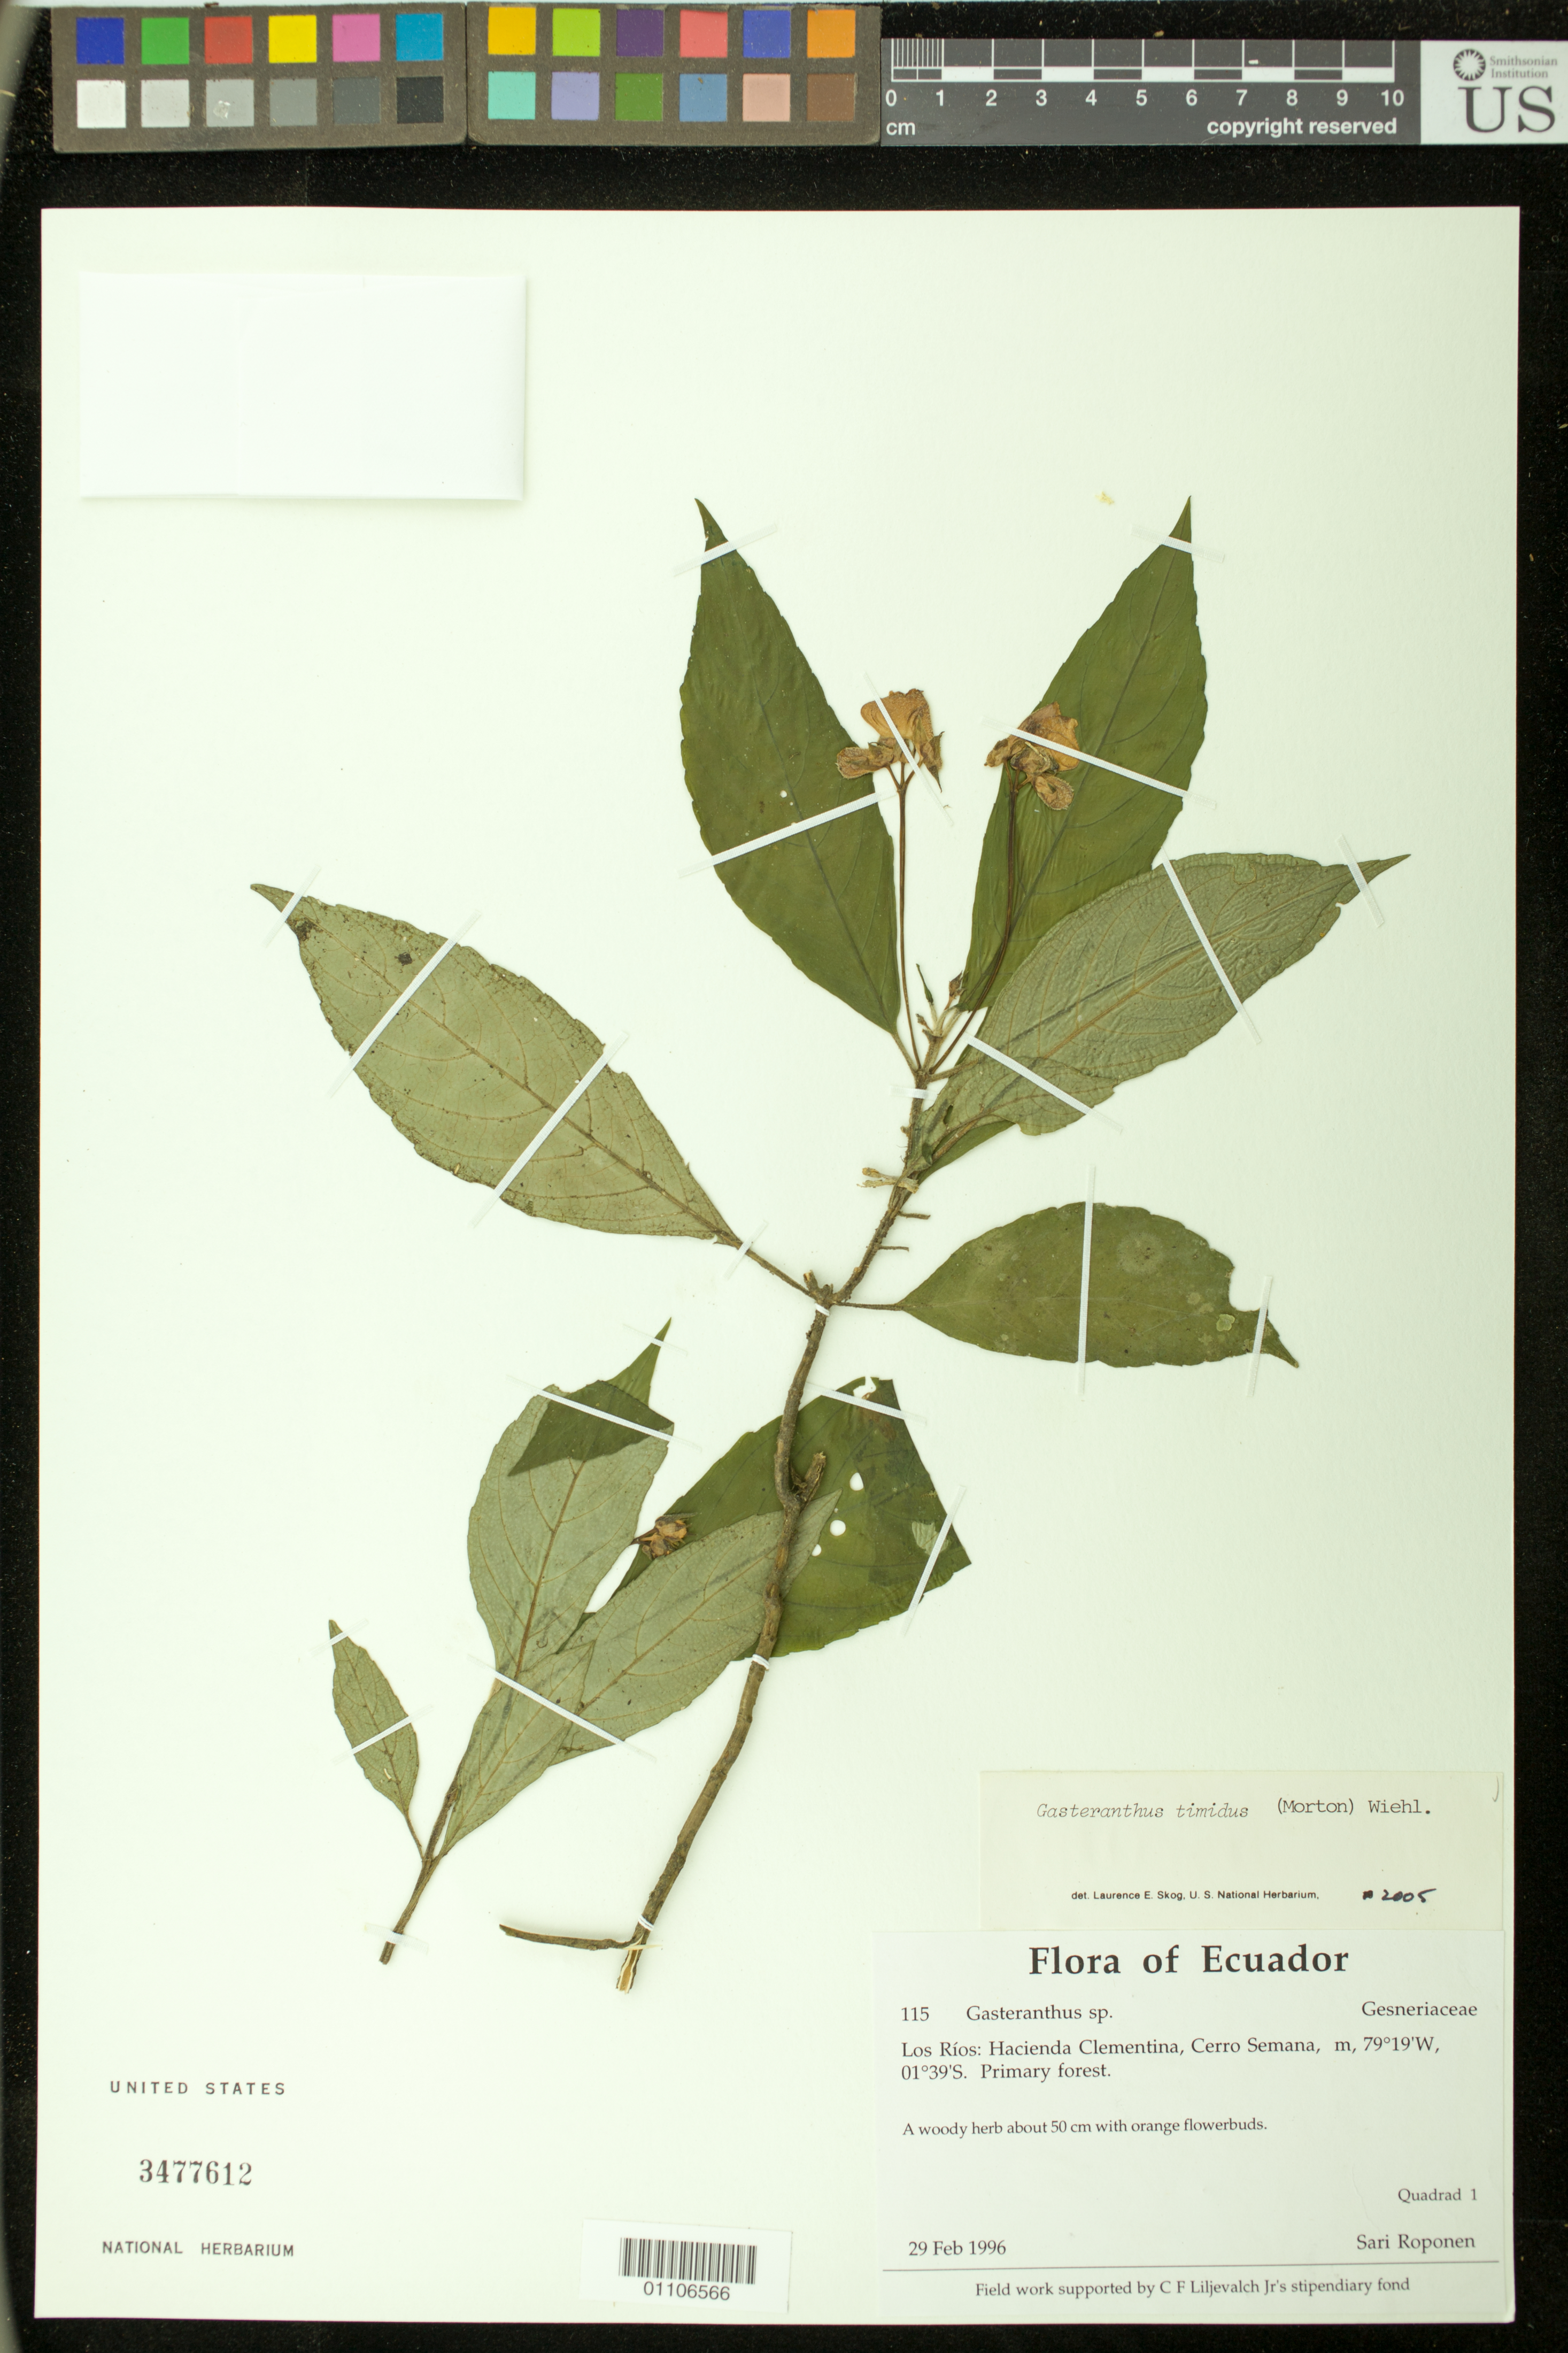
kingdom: Plantae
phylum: Tracheophyta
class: Magnoliopsida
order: Lamiales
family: Gesneriaceae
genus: Gasteranthus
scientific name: Gasteranthus timidus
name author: (C.V. Morton) Wiehler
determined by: Skog, Laurence E.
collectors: S. Roponen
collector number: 115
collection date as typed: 29 Feb 1996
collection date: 1996-02-29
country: Ecuador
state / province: Los Ríos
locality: Los Ríos: Hacienda Clementina, Cerro Semana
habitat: Primary forest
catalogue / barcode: US 3477612